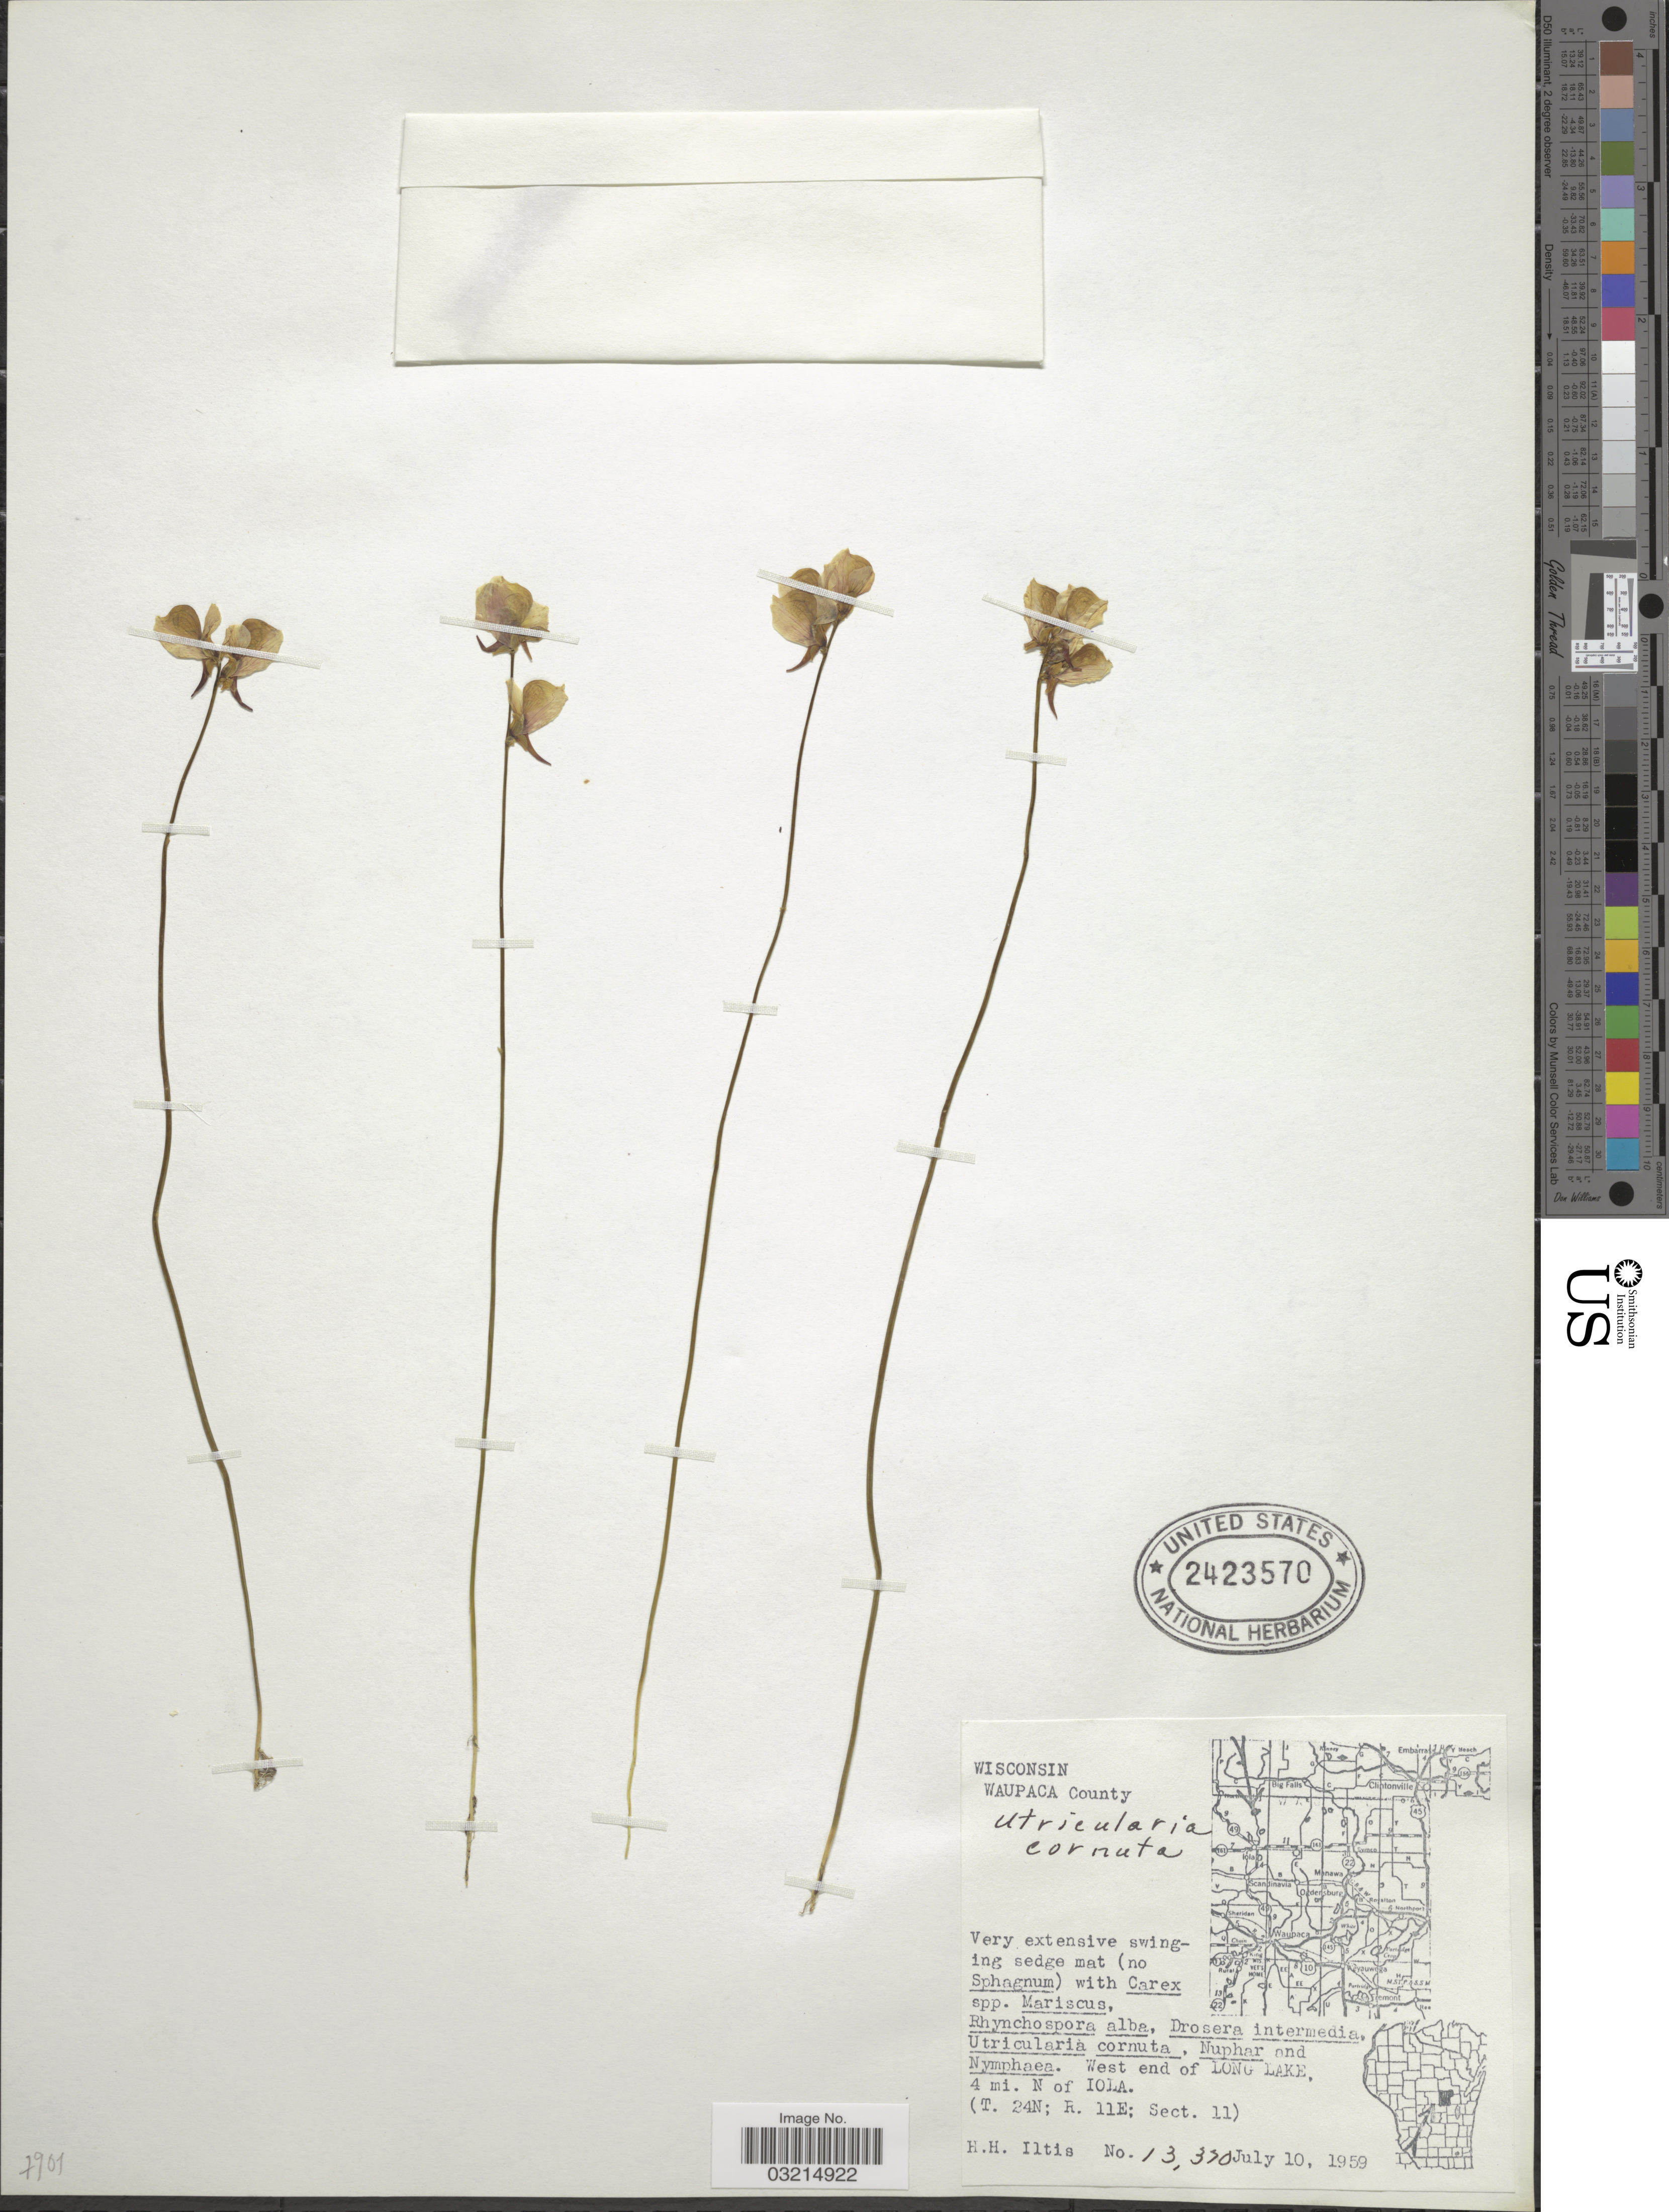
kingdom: Plantae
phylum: Tracheophyta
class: Magnoliopsida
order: Lamiales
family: Lentibulariaceae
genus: Utricularia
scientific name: Utricularia cornuta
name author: Michx.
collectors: H. H. Iltis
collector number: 13370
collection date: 1959-07-10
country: United States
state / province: Wisconsin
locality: Waupaca County, West end of Long Lake, 4 mi. N of Iola. (T. 24N; R. 11E; Sect. 11).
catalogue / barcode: US 2423570